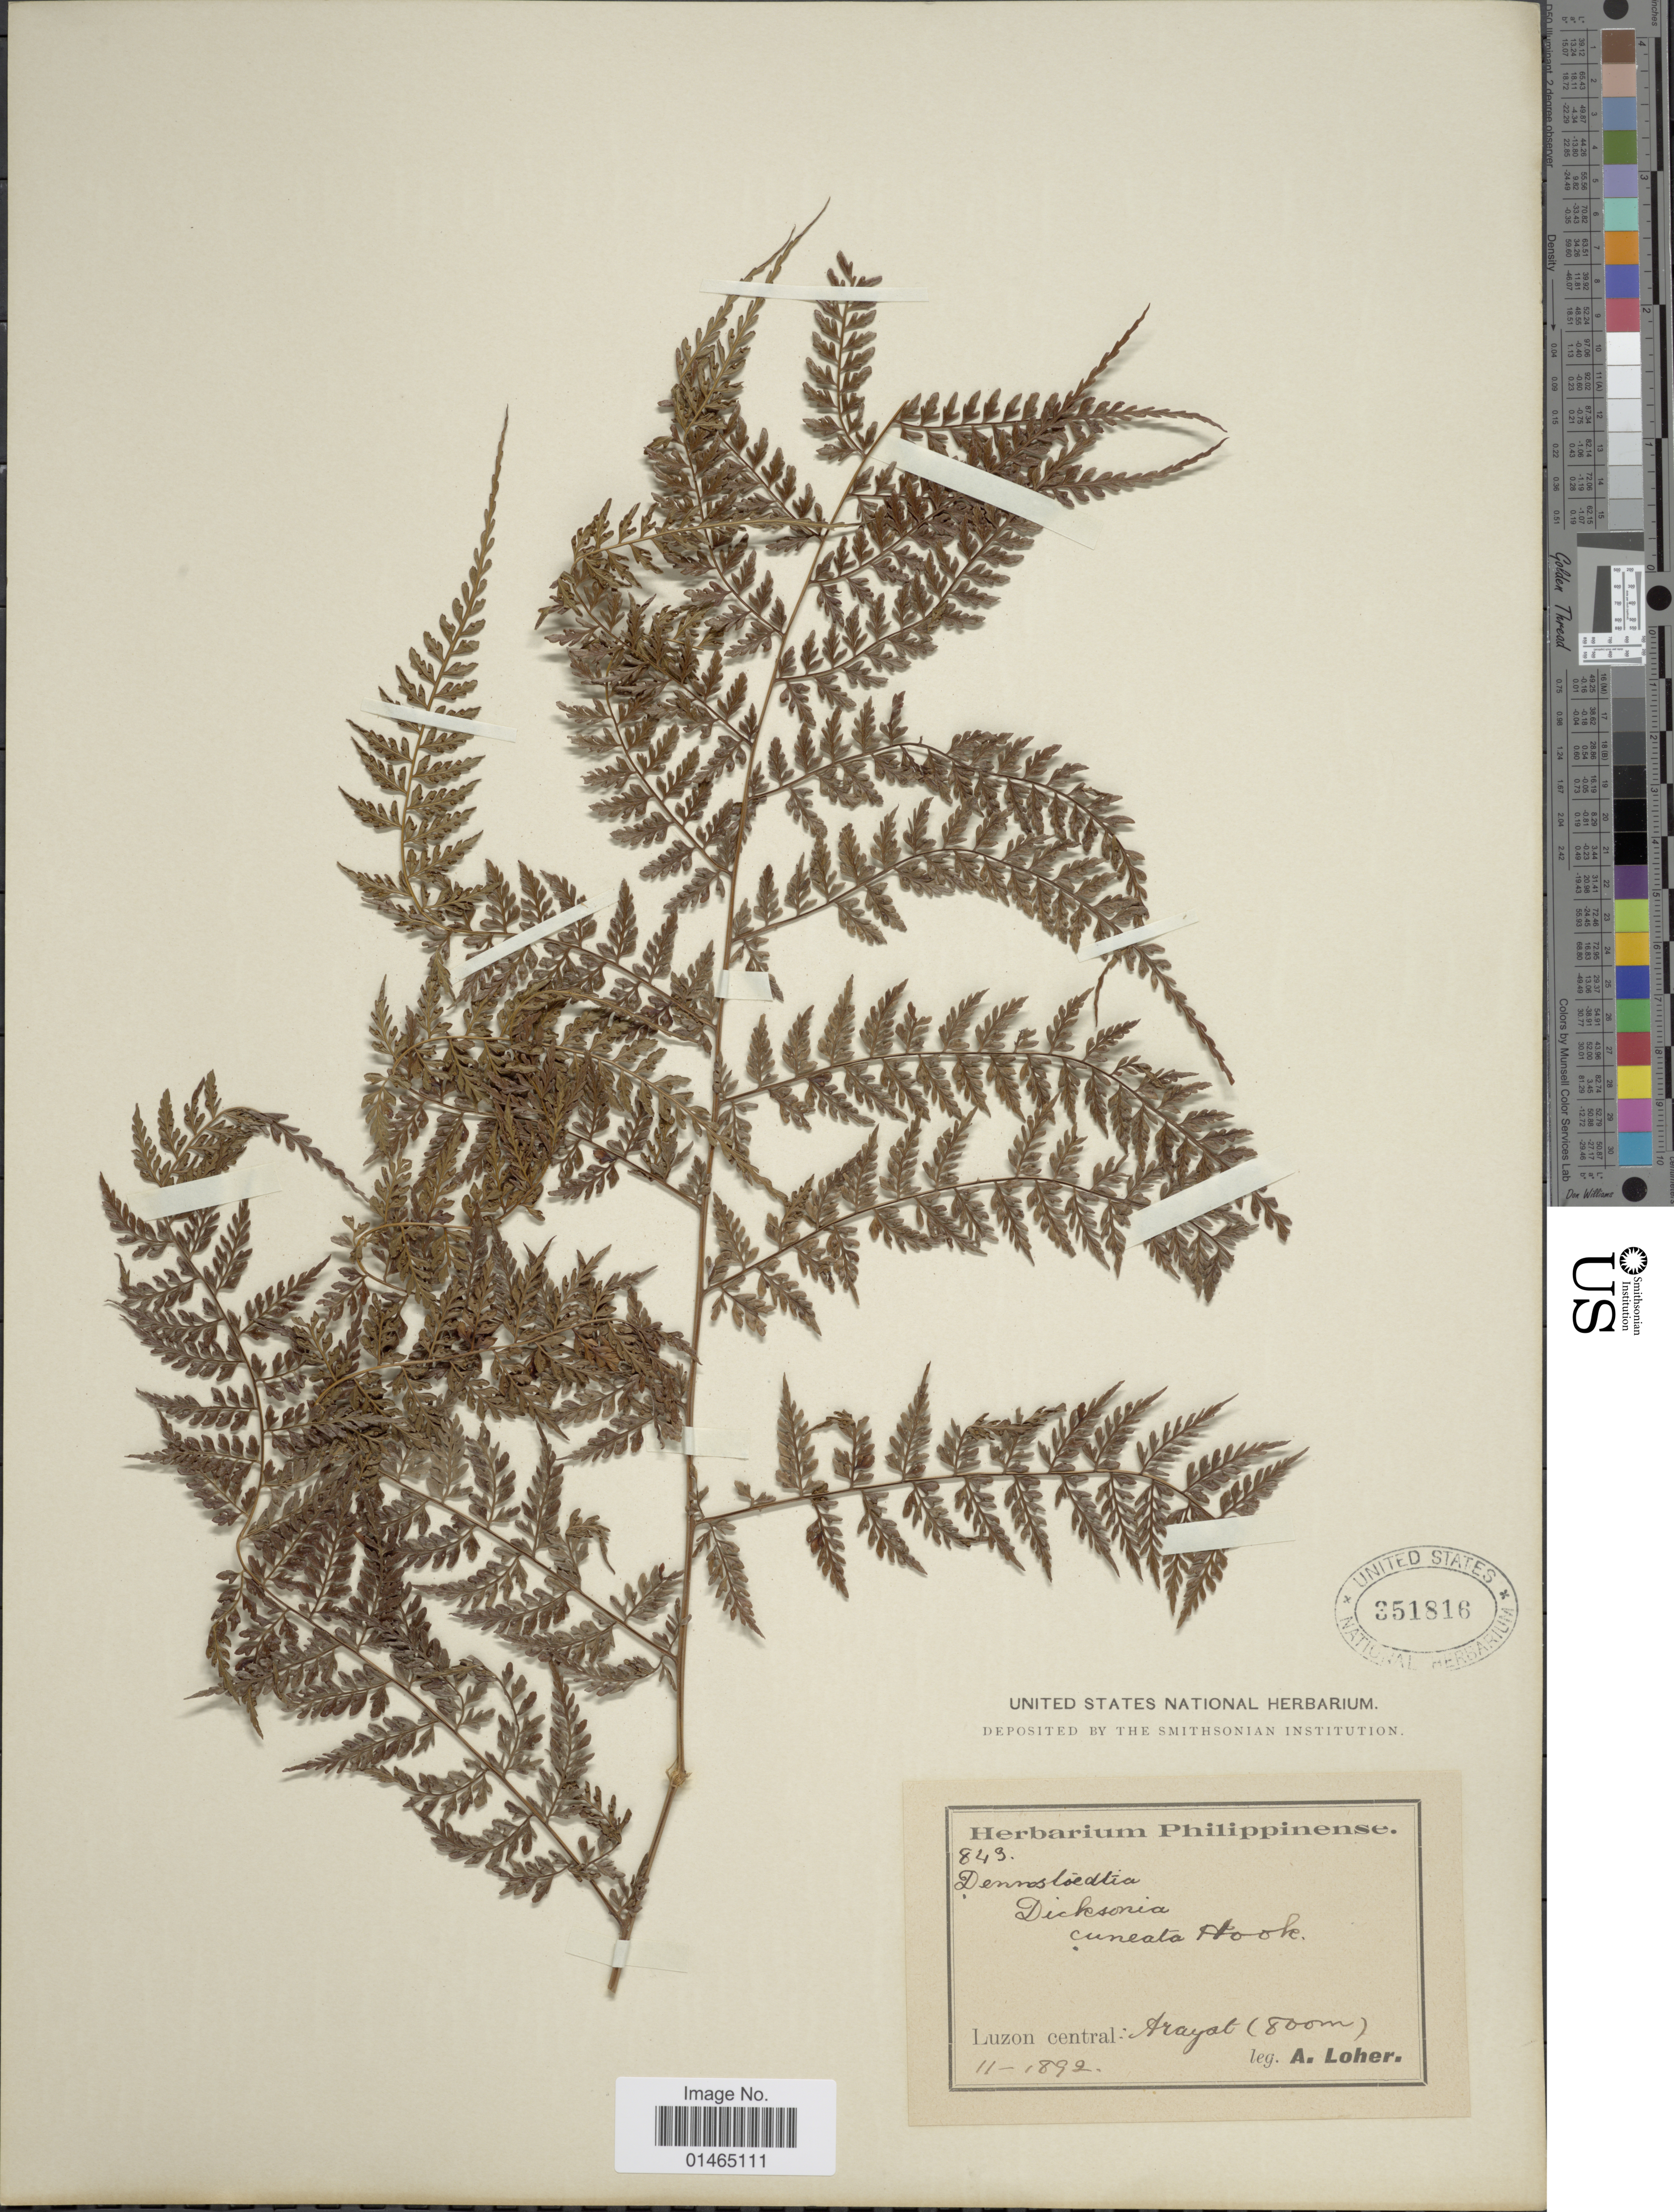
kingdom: Plantae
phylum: Tracheophyta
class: Polypodiopsida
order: Polypodiales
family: Dennstaedtiaceae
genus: Dennstaedtia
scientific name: Dennstaedtia cuneata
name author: (Hook.) T. Moore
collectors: A. Loher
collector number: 843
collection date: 1892-11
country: Philippines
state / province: Central Luzon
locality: Arayat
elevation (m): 800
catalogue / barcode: US 351816